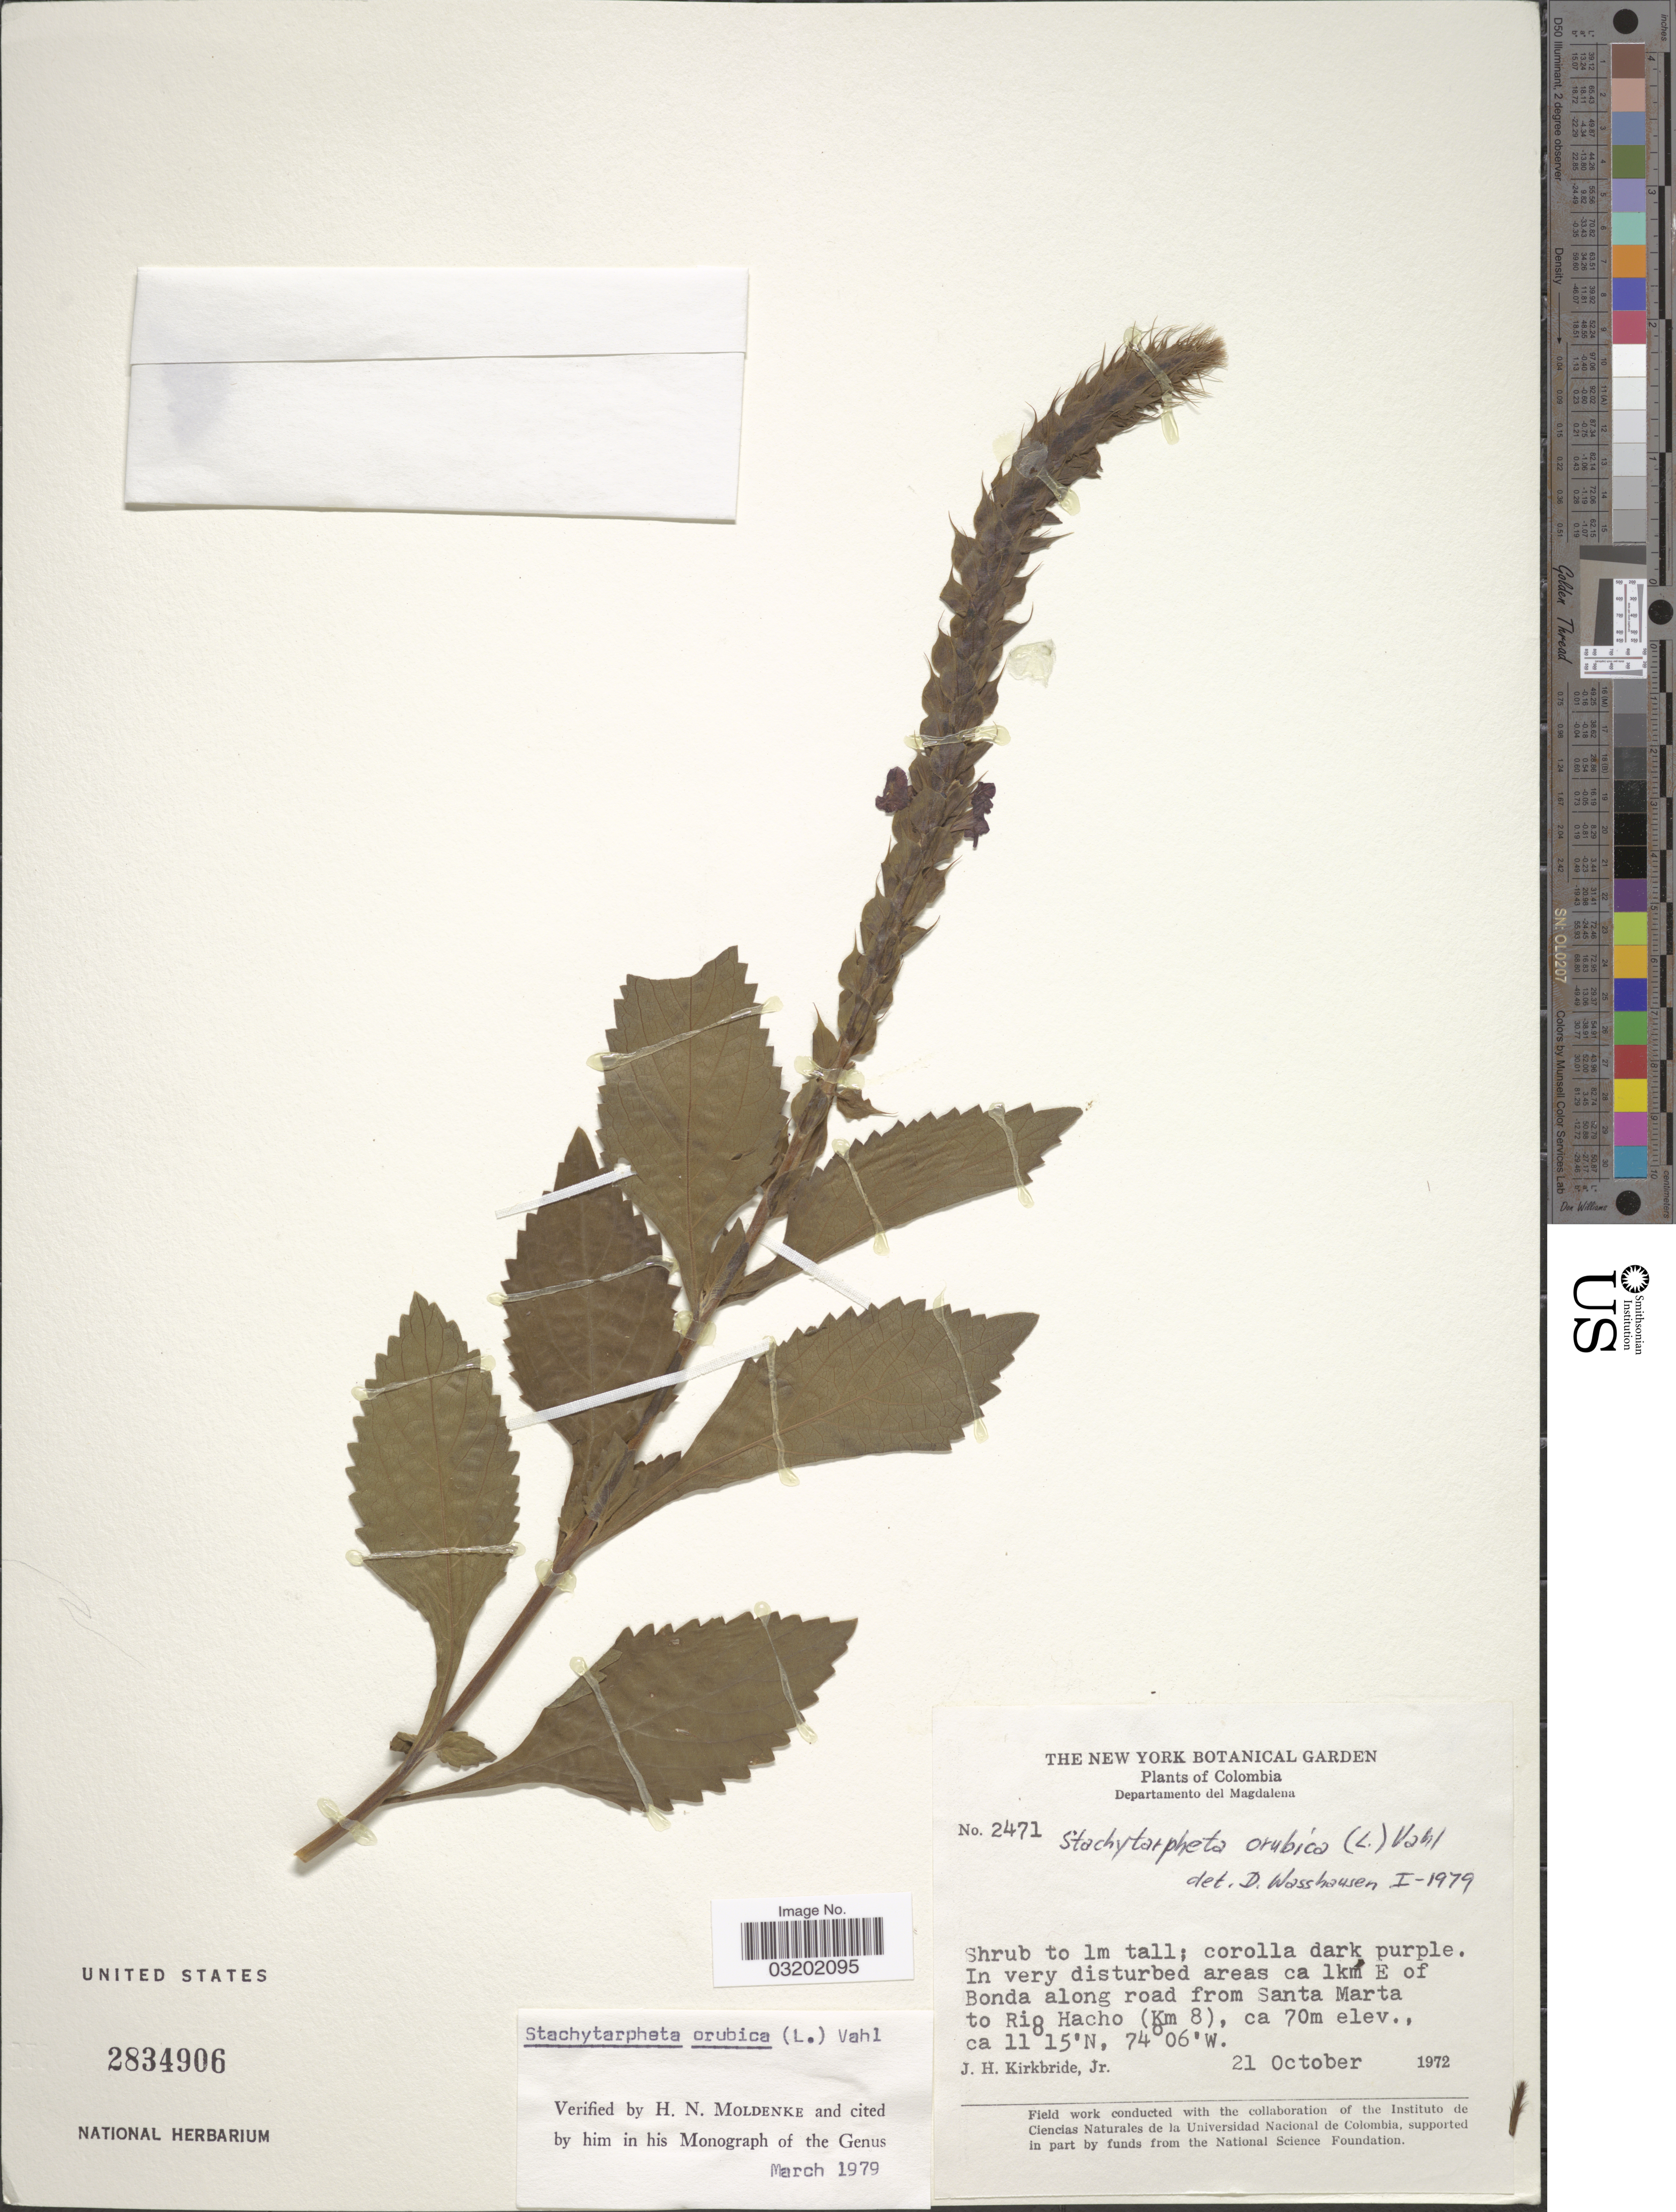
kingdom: Plantae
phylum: Tracheophyta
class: Magnoliopsida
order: Lamiales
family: Verbenaceae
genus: Stachytarpheta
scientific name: Stachytarpheta orubica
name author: (L.) Vahl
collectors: J. H. Kirkbride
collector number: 2471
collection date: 1972-10-21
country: Colombia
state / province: Magdalena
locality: Departamento del Magdalena. Ca 1km E of Bonda along road from Santa Marta to Rio Hacho (Km 8).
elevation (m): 70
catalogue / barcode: US 2834906